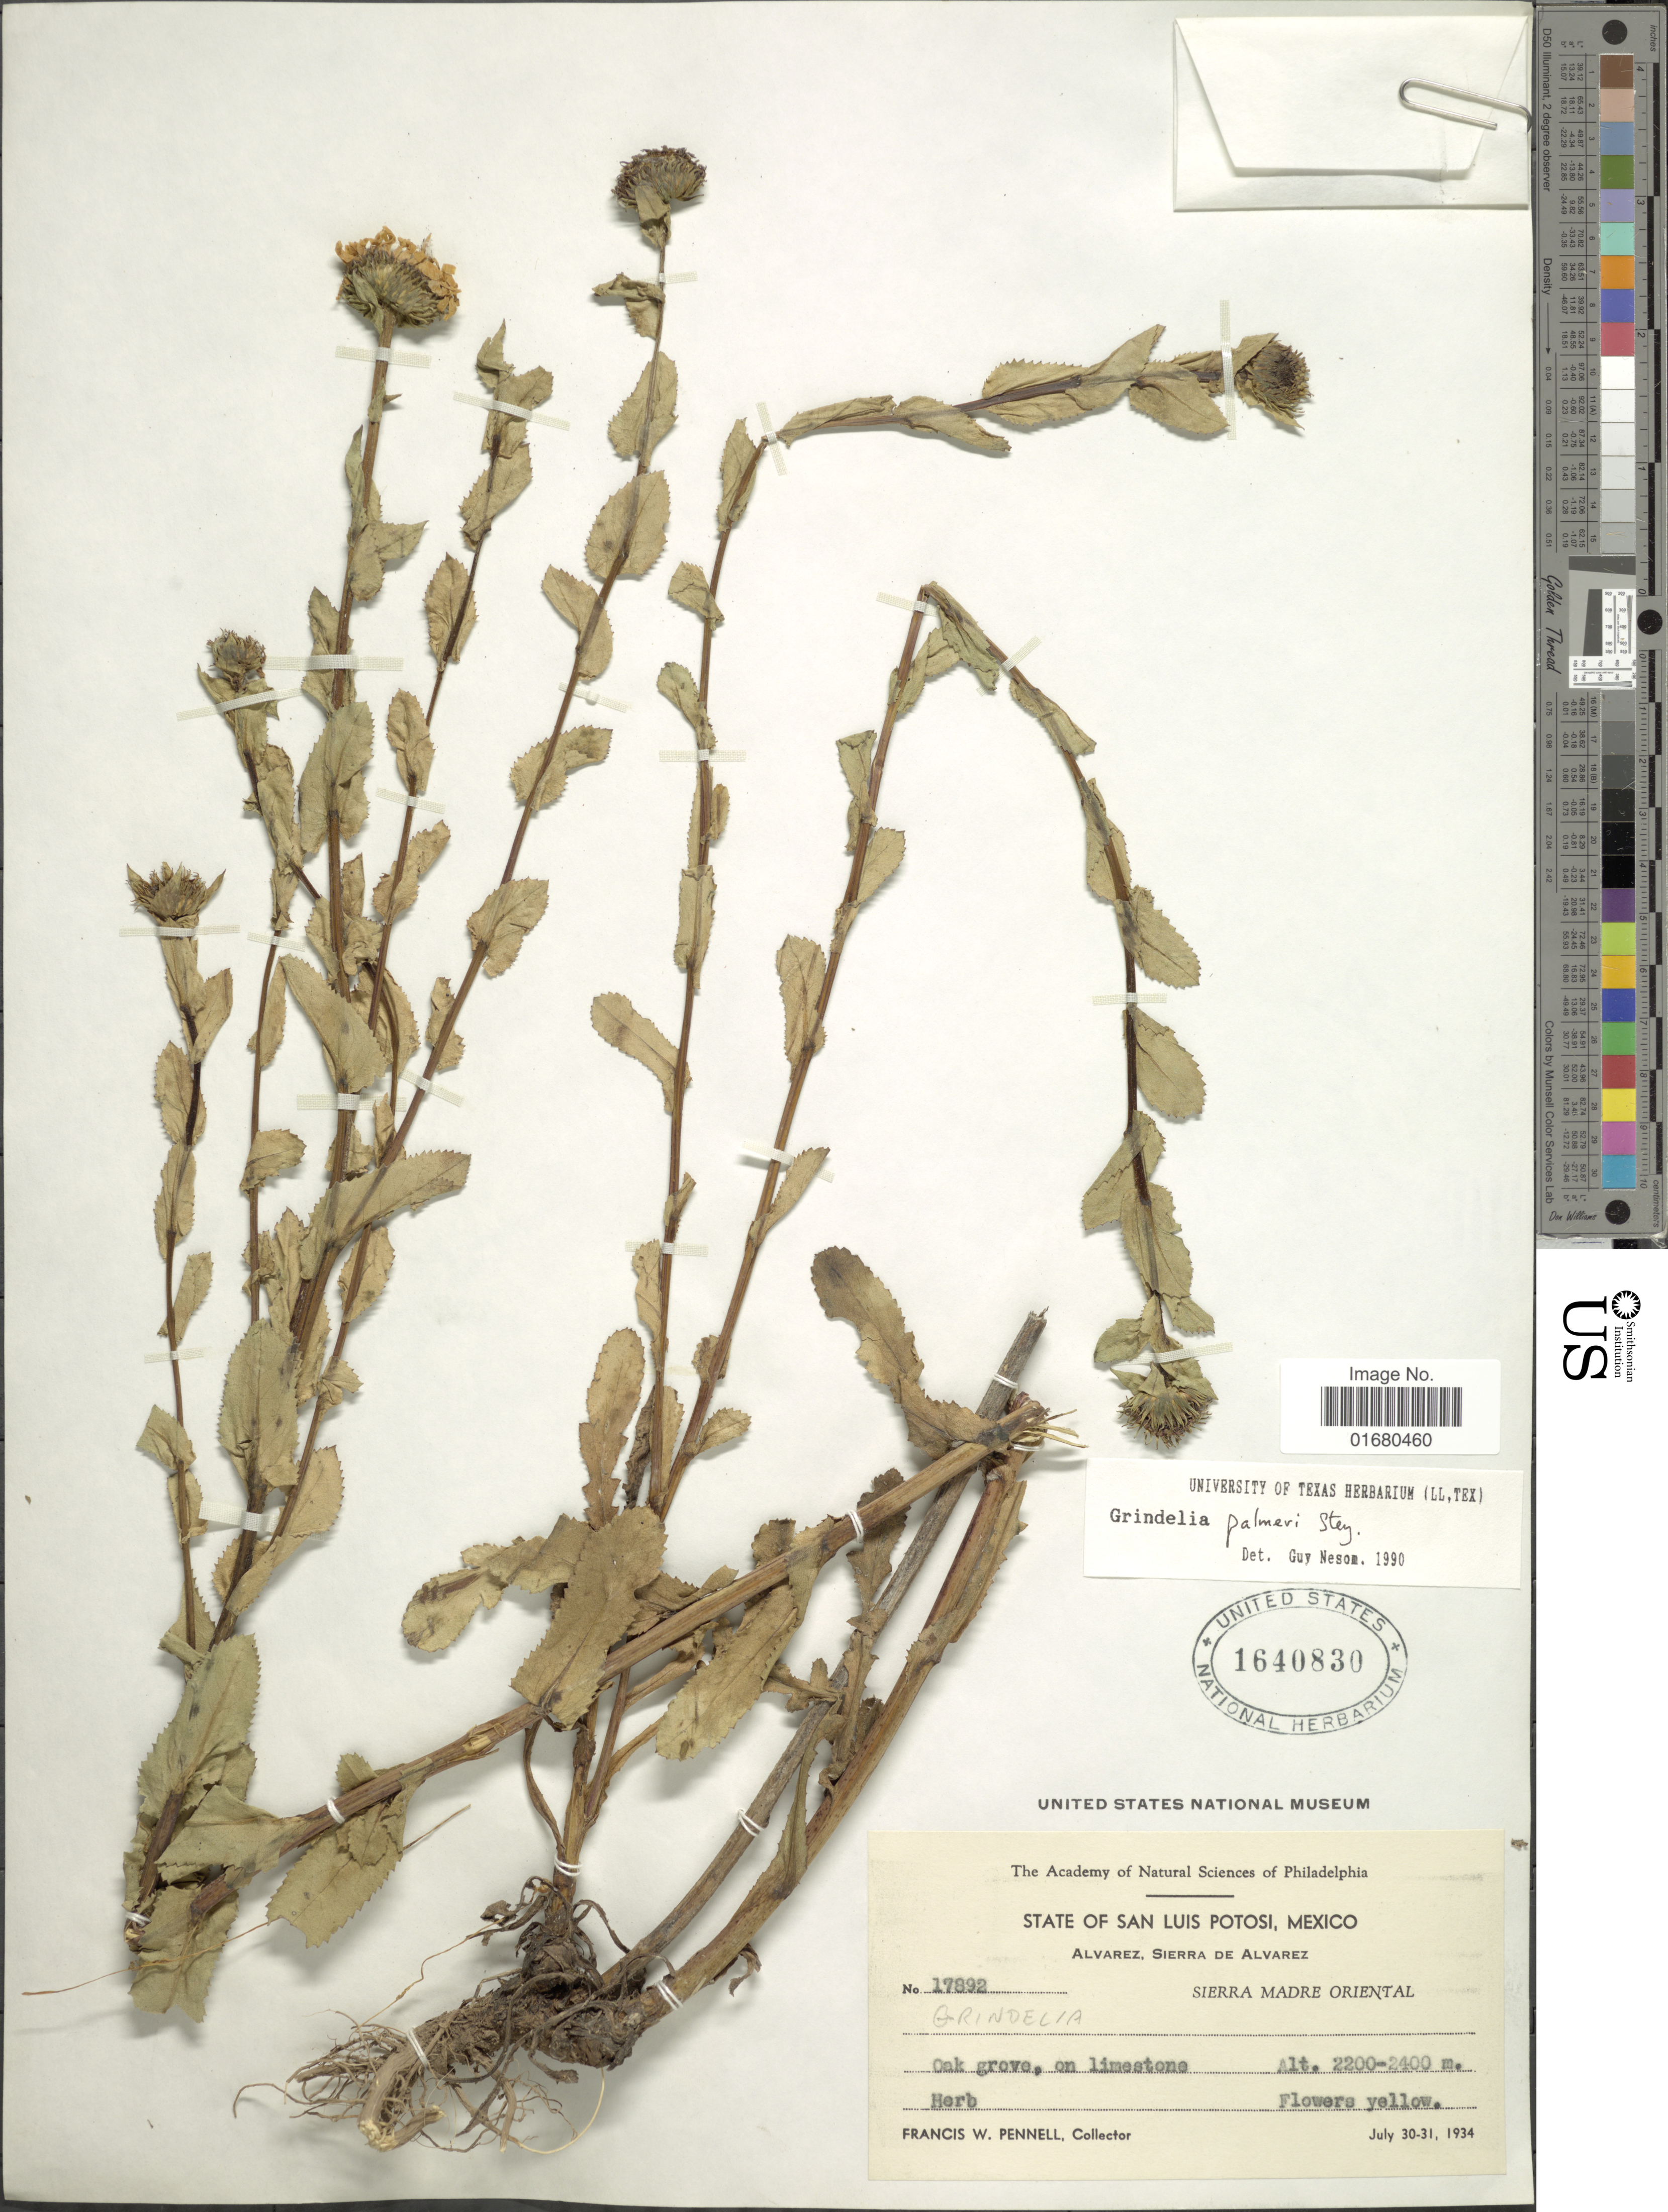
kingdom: Plantae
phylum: Tracheophyta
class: Magnoliopsida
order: Asterales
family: Asteraceae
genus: Grindelia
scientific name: Grindelia palmeri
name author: Steyerm.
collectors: F. W. Pennell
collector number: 17892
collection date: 1934-07-30/1934-07-31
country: Mexico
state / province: San Luis Potosí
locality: Alvarez, Sierra de Alvarez, Sierra Madre Oriental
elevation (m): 2200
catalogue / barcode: US 1640830